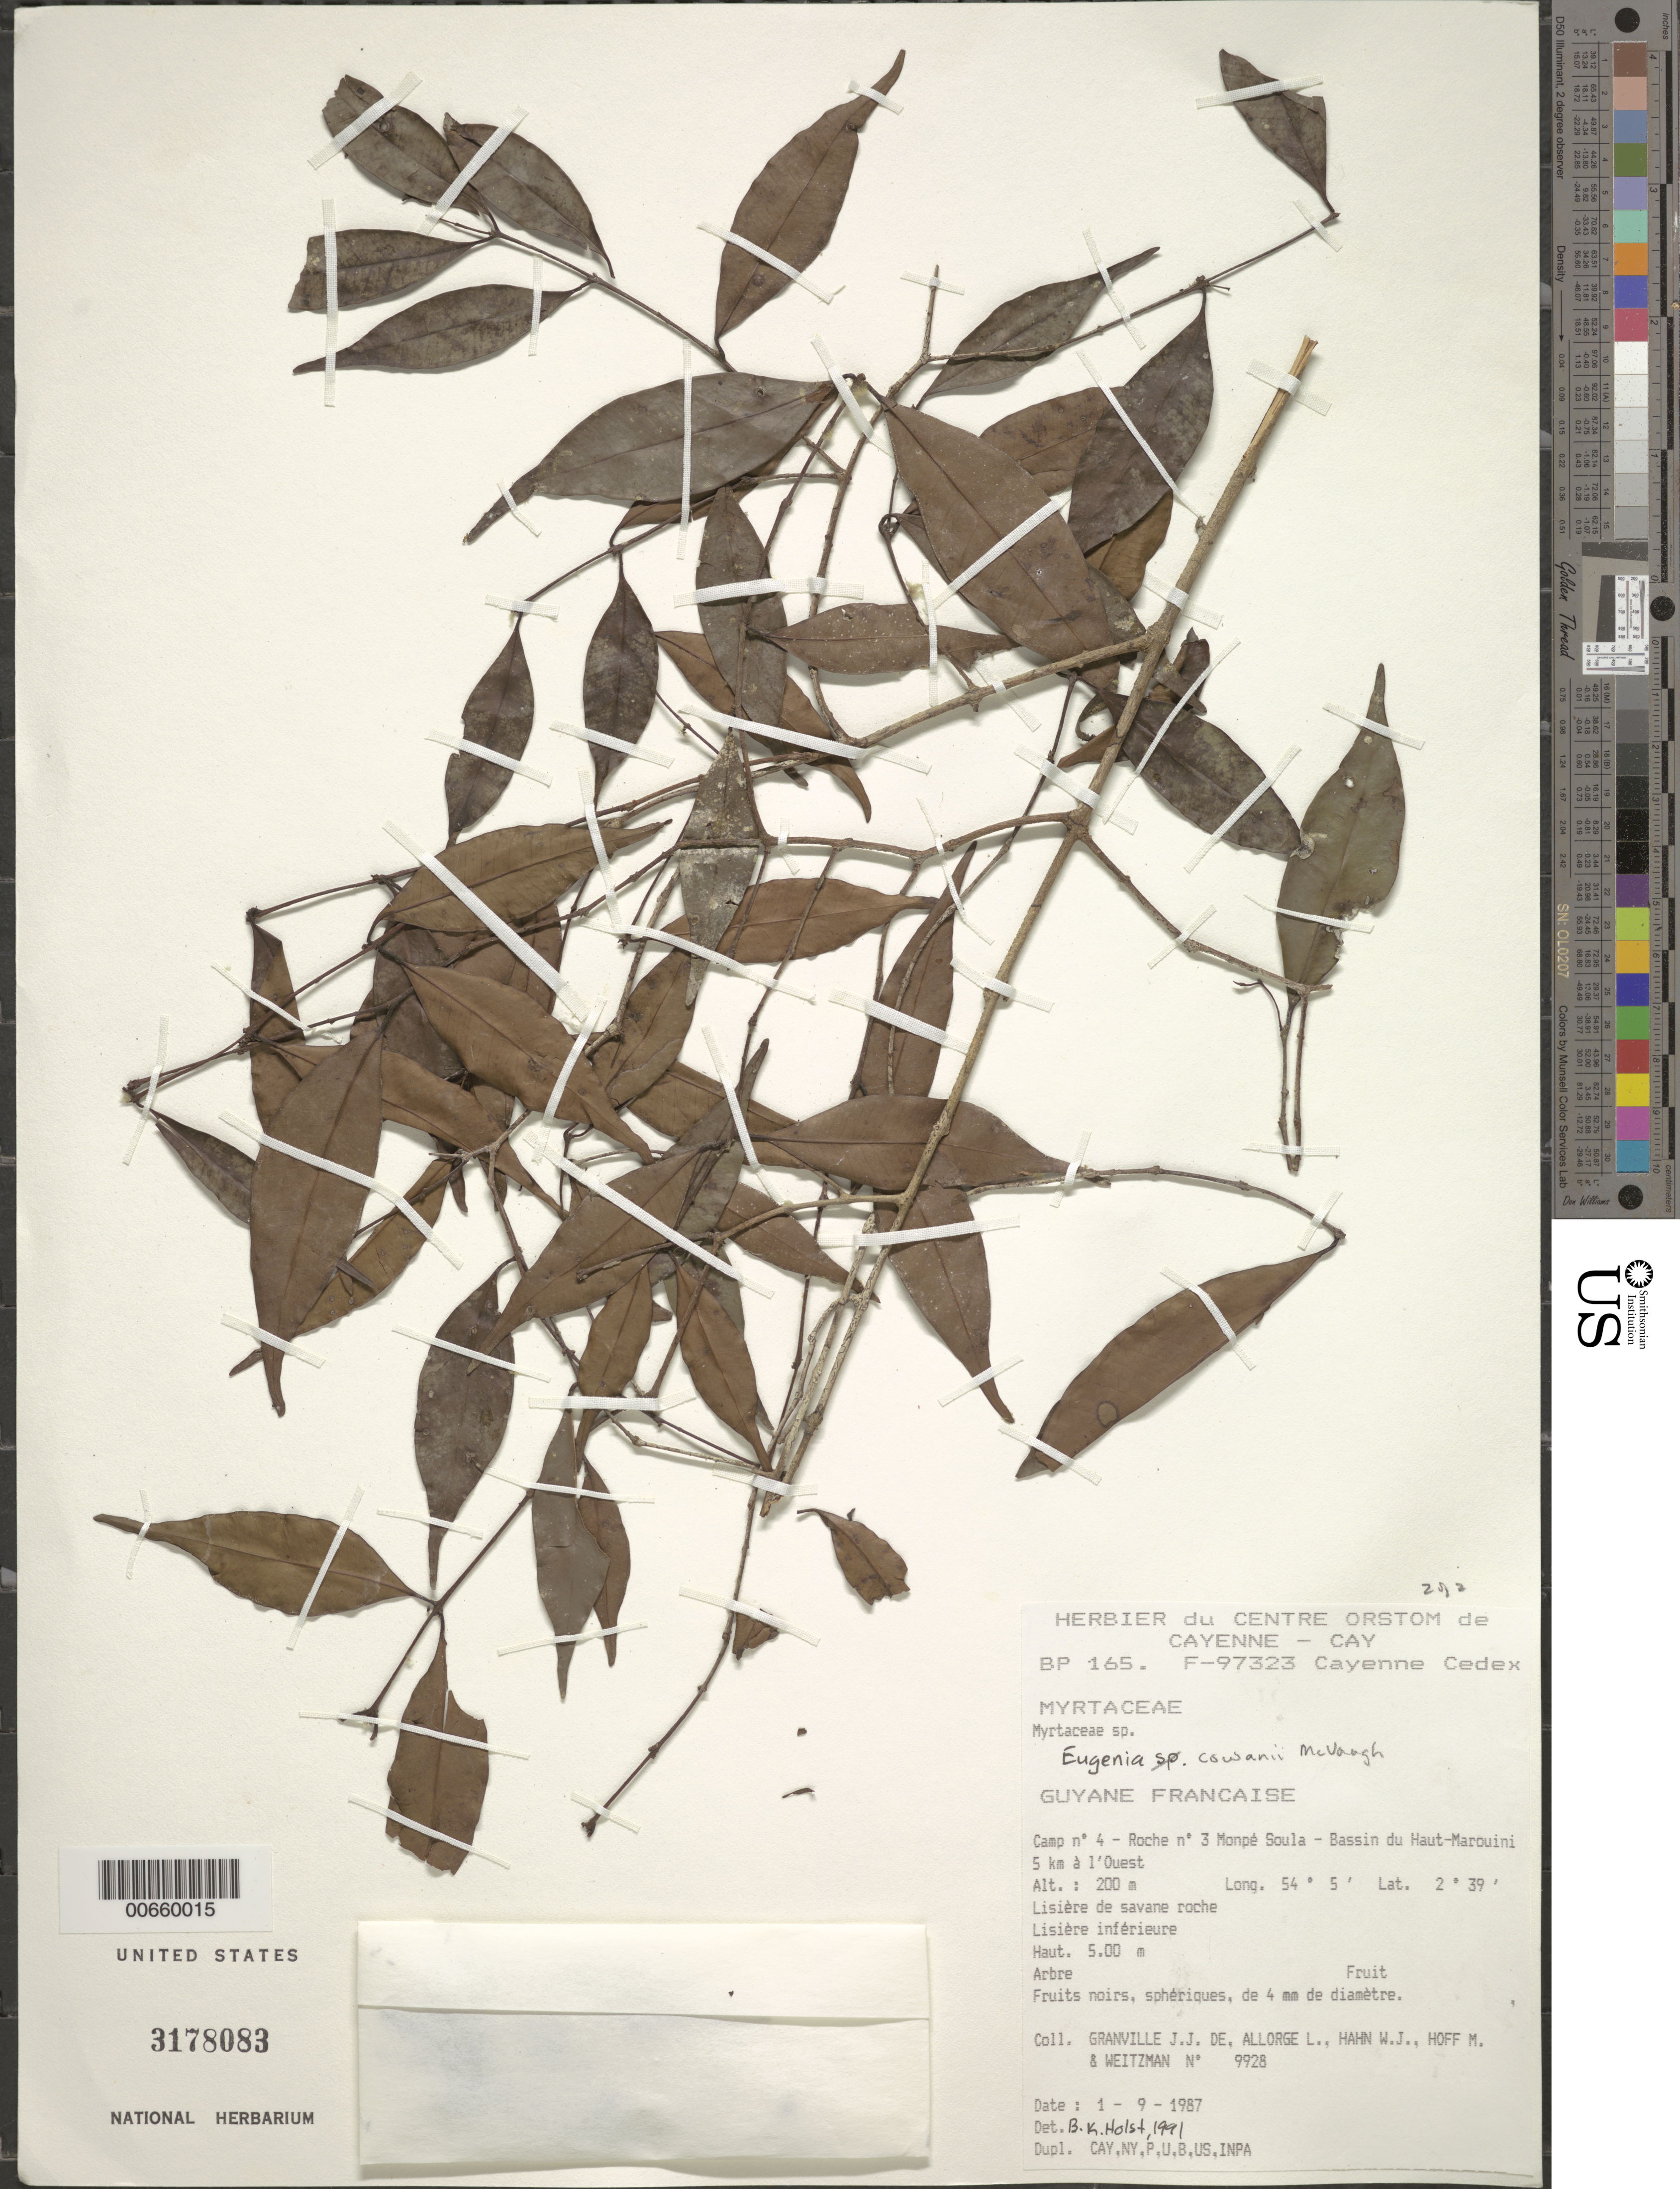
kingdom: Plantae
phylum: Tracheophyta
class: Magnoliopsida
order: Myrtales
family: Myrtaceae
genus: Eugenia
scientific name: Eugenia cowanii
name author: McVaugh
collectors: J.-J. de Granville, L. Allorge, W. J. Hahn, M. Hoff & Weitzman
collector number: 9928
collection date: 1987-09-01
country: French Guiana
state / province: Cayenne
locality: Guyane Francaise. Camp no 4 - Roche no 3 Monpé Soula - Bassin du Haut-Marouini, 5 km à l'Ouest.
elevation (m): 200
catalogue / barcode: US 3178083